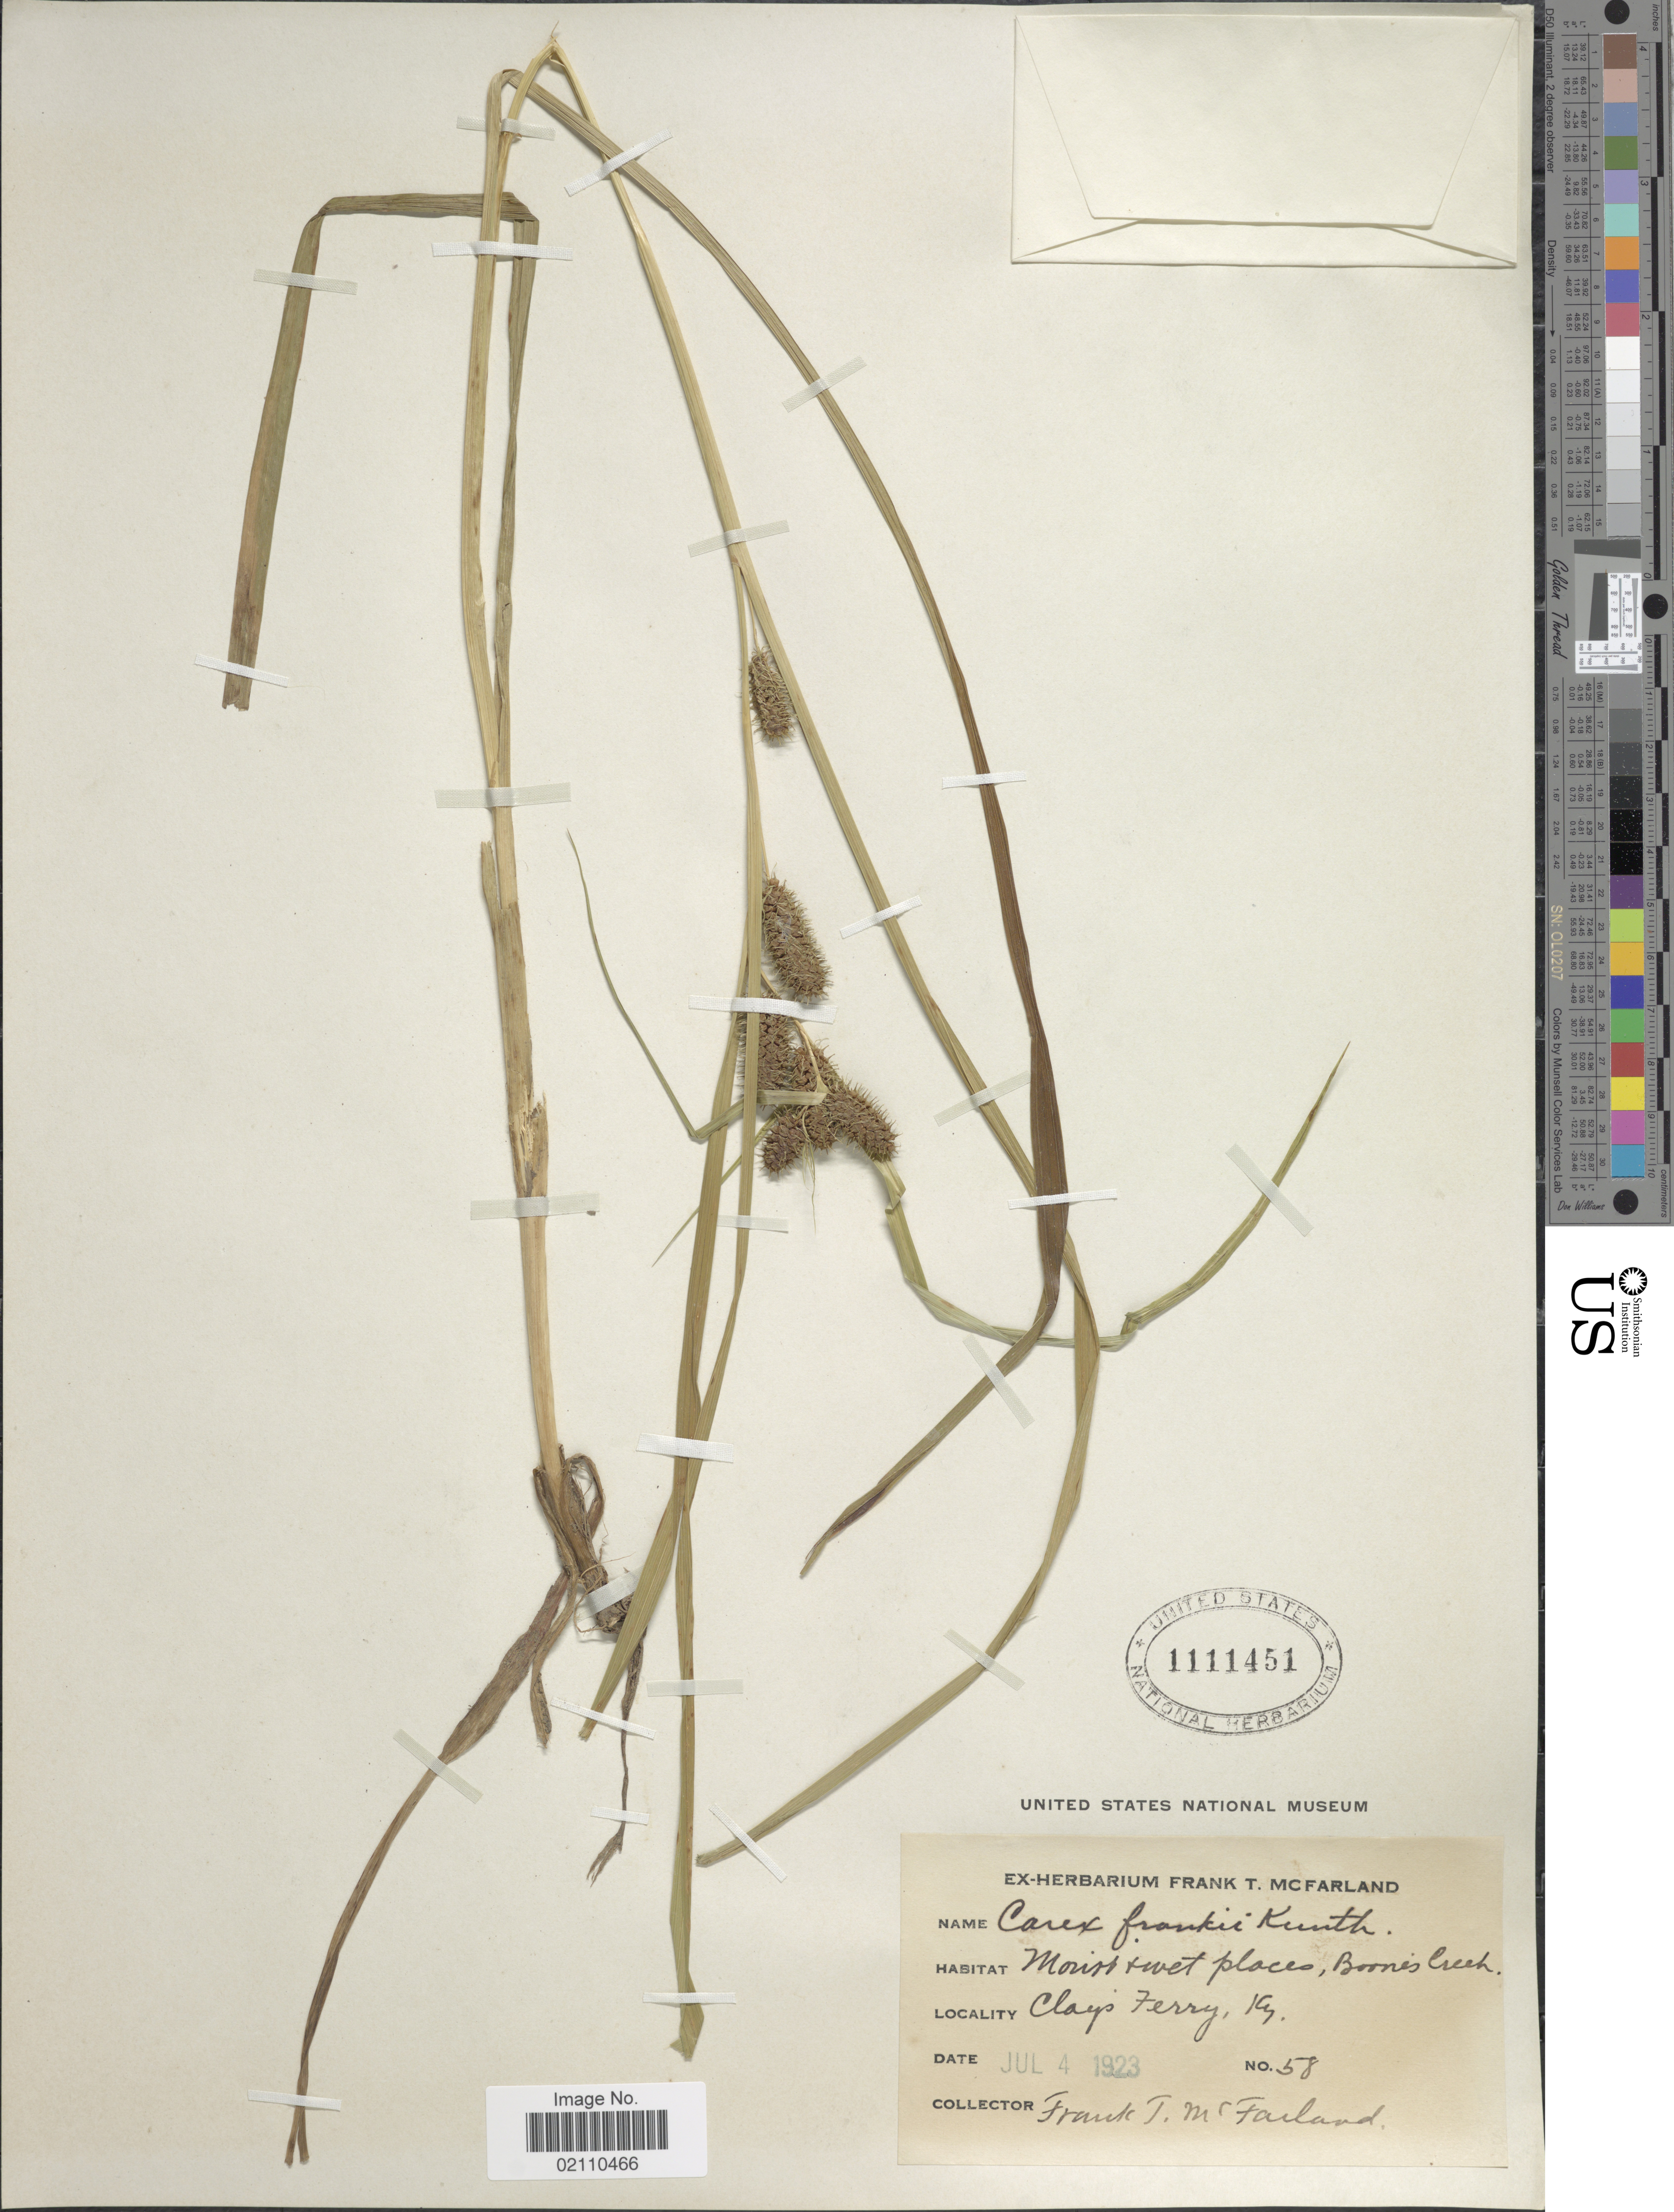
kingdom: Plantae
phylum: Tracheophyta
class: Liliopsida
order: Poales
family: Cyperaceae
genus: Carex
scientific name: Carex frankii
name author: Kunth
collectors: F. McFarland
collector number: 58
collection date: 1923-07-04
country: United States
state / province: Kentucky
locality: Boones Creek, Clays Ferry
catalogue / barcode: US 1111451